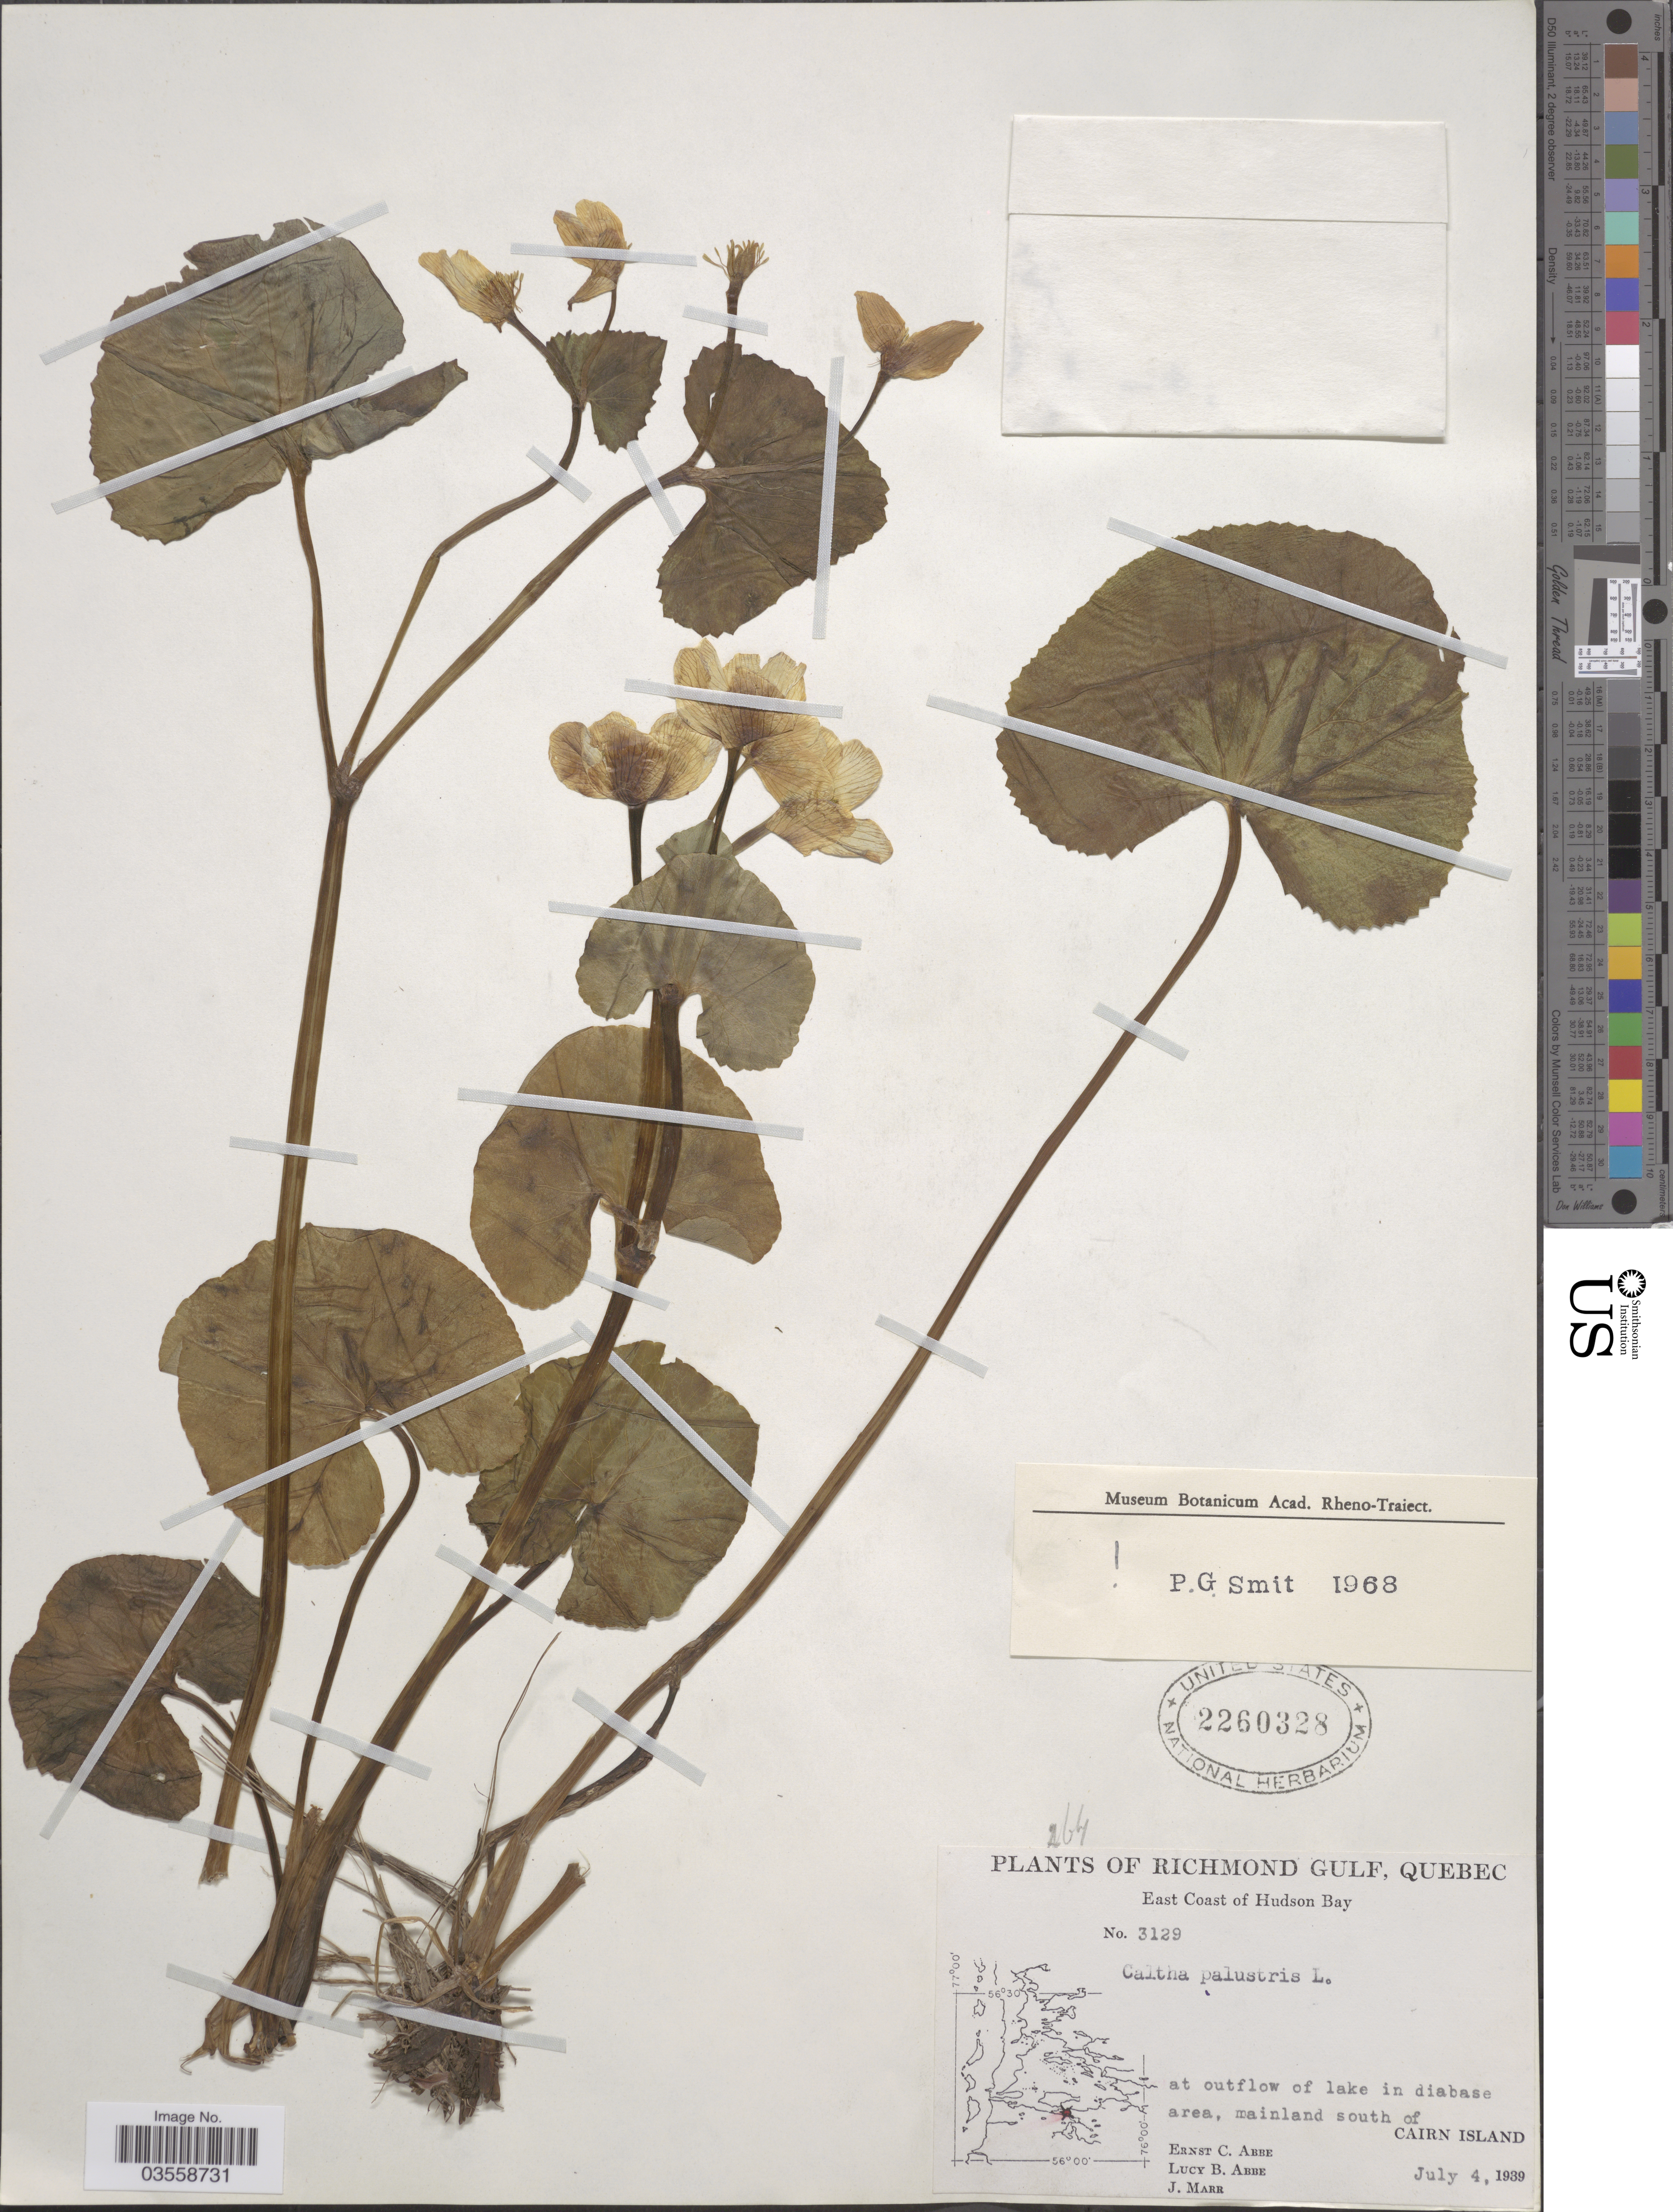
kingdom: Plantae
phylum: Tracheophyta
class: Magnoliopsida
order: Ranunculales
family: Ranunculaceae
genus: Caltha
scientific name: Caltha palustris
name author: L.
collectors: E. C. Abbe, L. B. Abbe & J. Marr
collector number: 3129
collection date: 1939-07-04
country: Canada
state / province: Quebec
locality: Richmond County. East Coast of Hudson Bay. Area, mainland south of Cairn Island.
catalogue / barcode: US 2260328